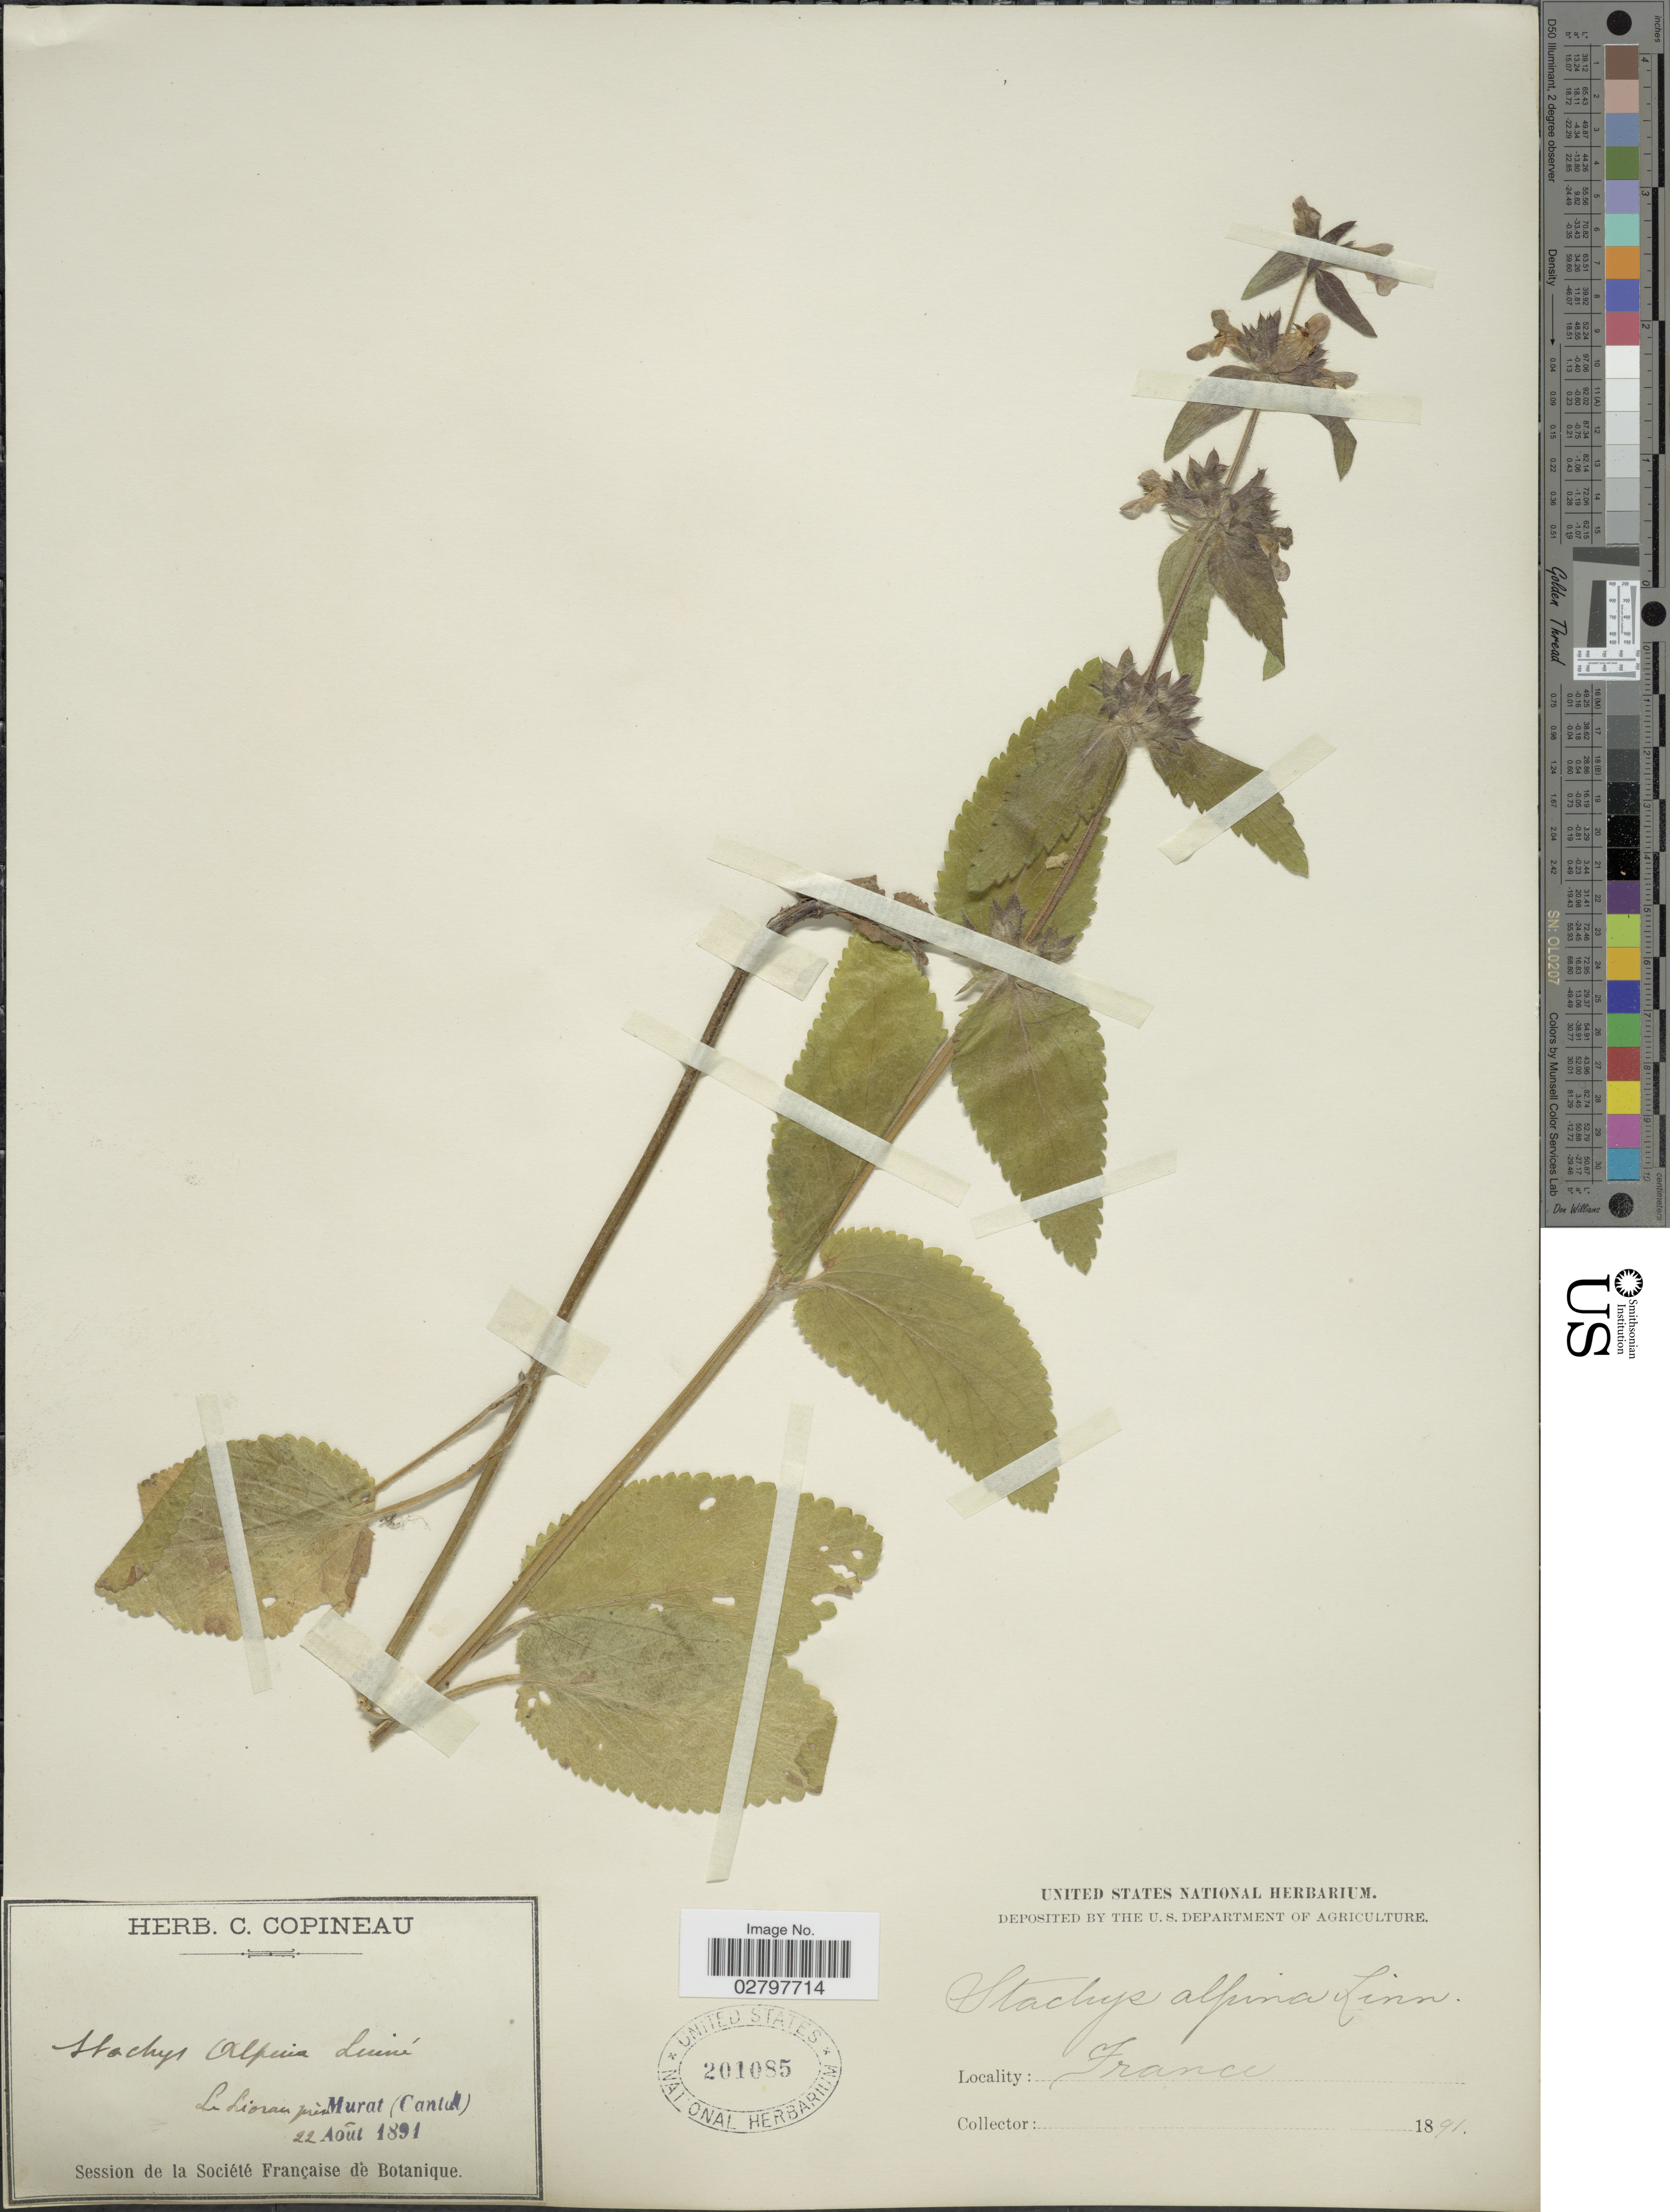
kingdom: Plantae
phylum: Tracheophyta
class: Magnoliopsida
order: Lamiales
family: Lamiaceae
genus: Stachys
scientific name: Stachys alpina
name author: L.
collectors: ex herb. C. Copineau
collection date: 1891-08-22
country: France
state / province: Auvergne-Rhône-Alpes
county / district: Cantal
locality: Lilioran prés Murat (Cantal).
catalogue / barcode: US 201085